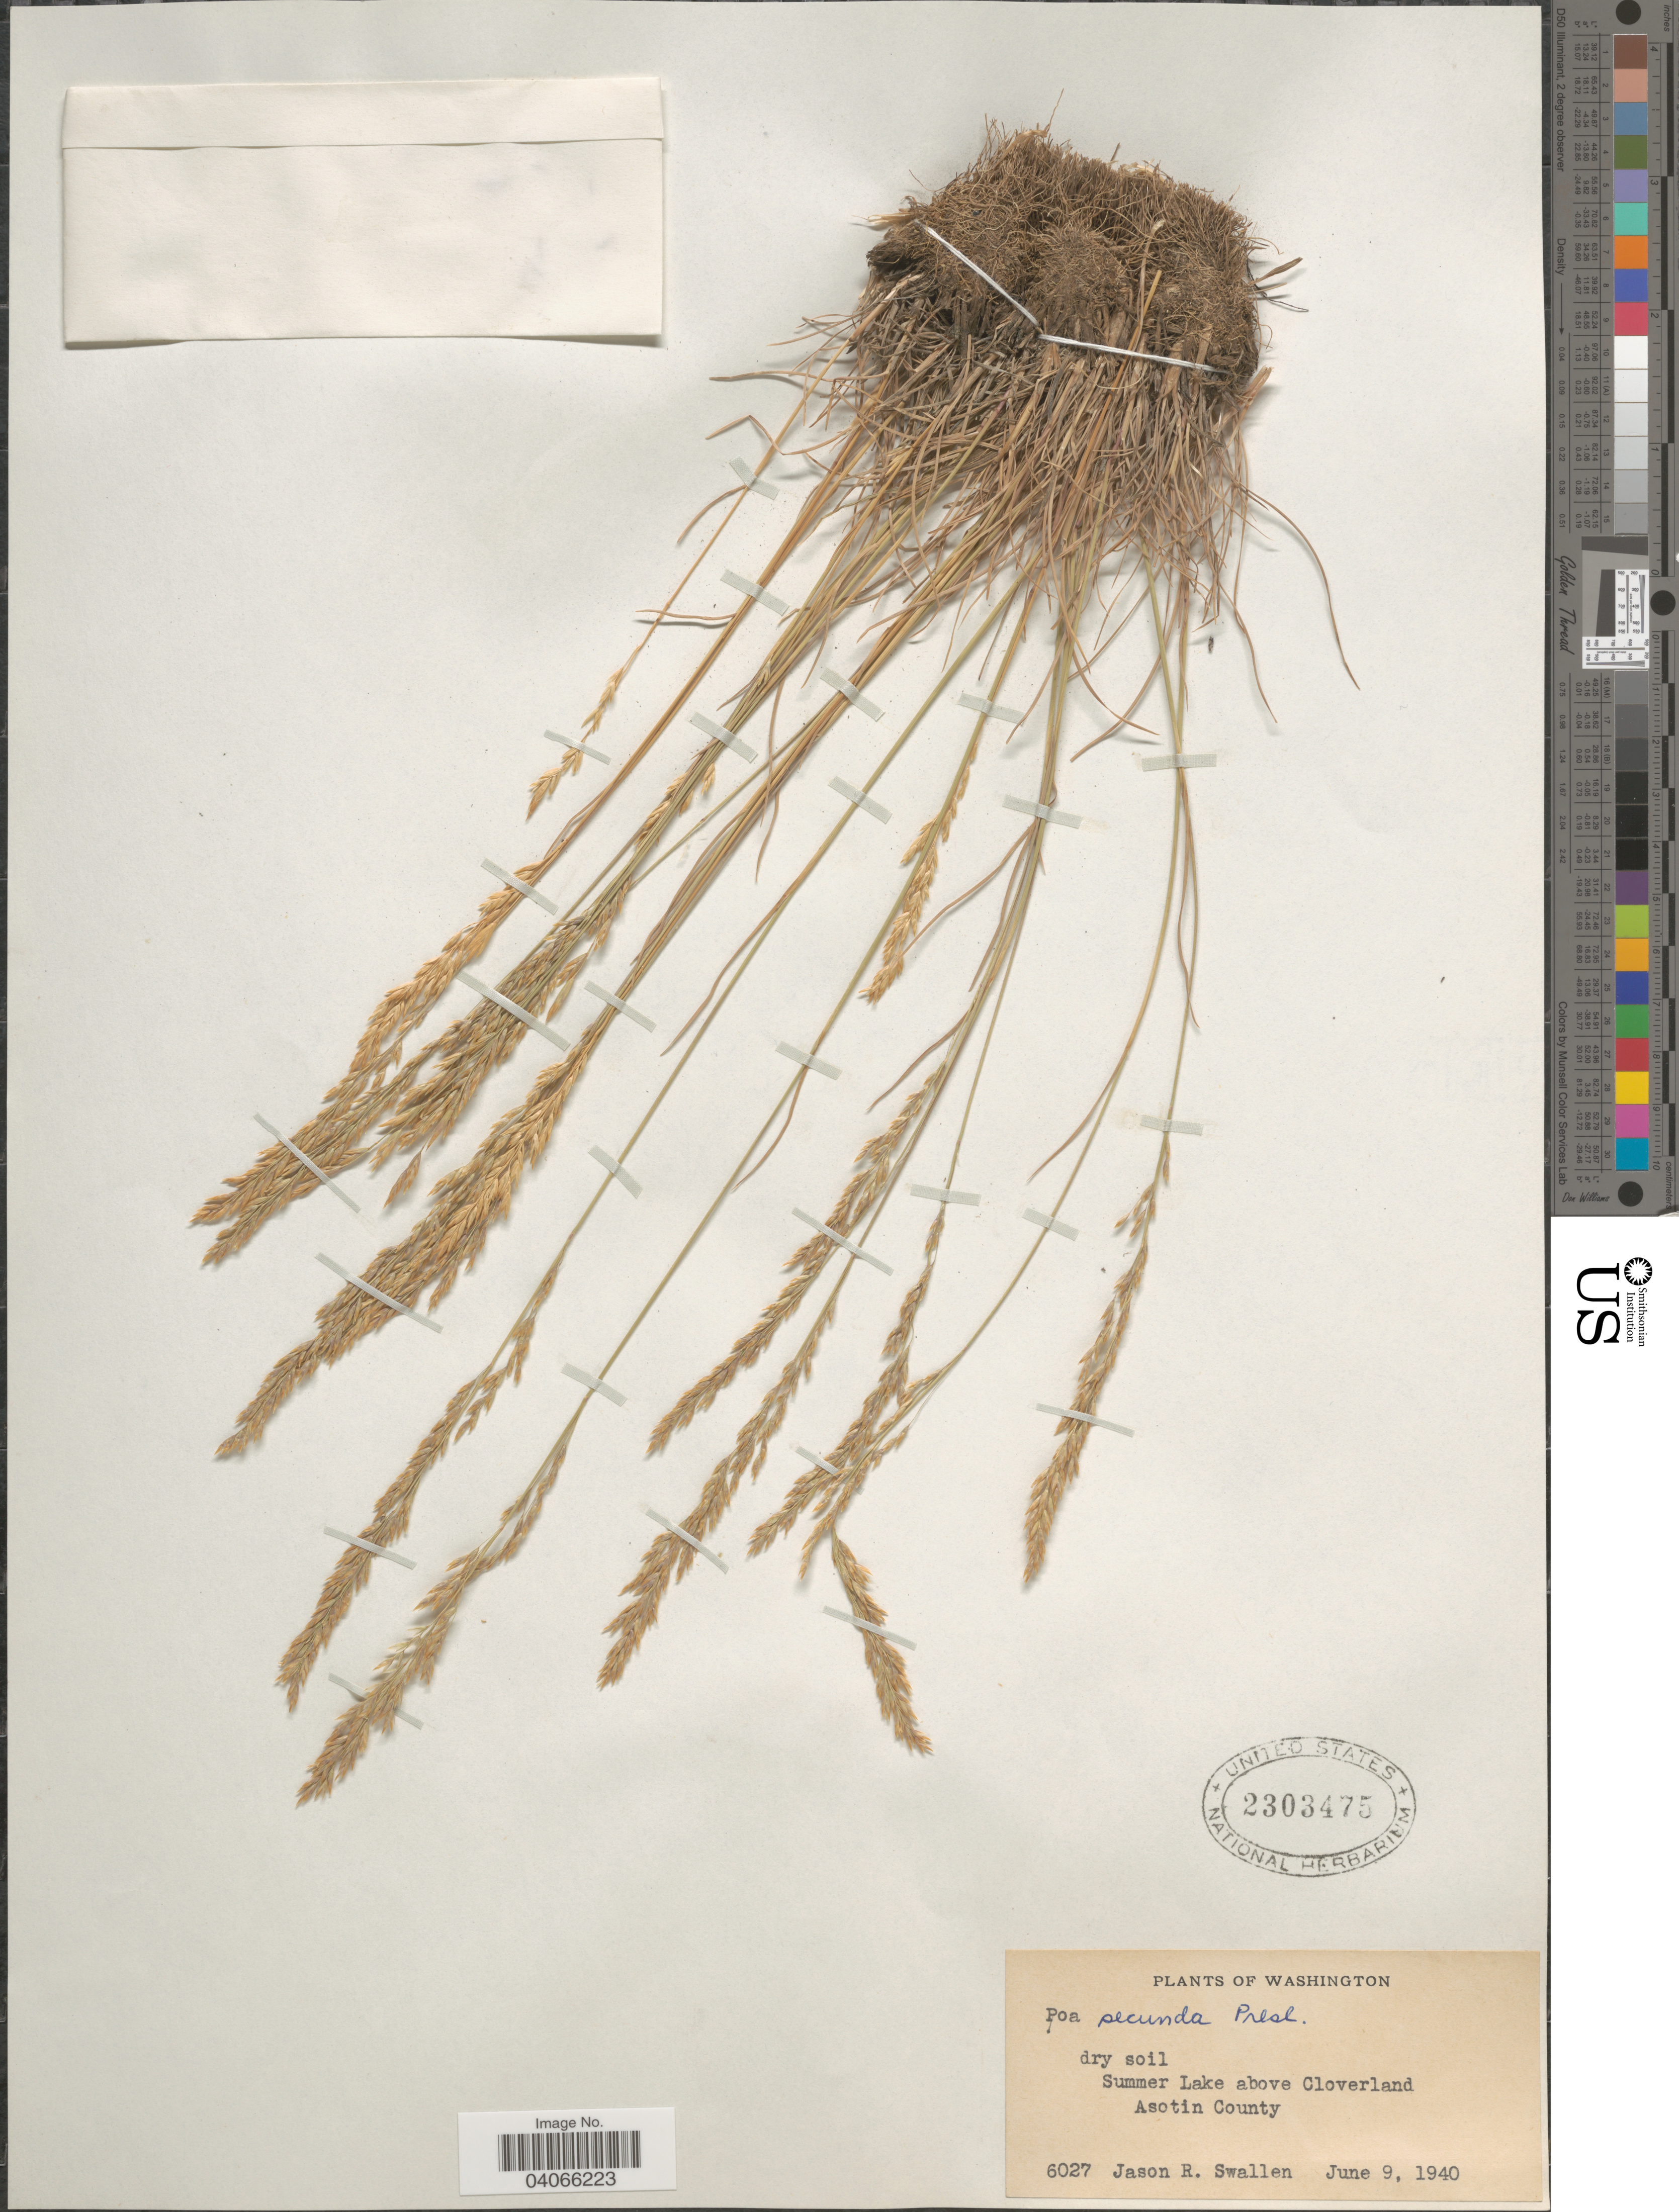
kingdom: Plantae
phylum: Tracheophyta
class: Liliopsida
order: Poales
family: Poaceae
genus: Poa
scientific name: Poa secunda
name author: J. Presl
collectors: J. R. Swallen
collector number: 6027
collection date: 1940-06-09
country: United States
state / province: Washington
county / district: Asotin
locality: Summer Lake above Cloverland. Asotin County.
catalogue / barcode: US 2303475